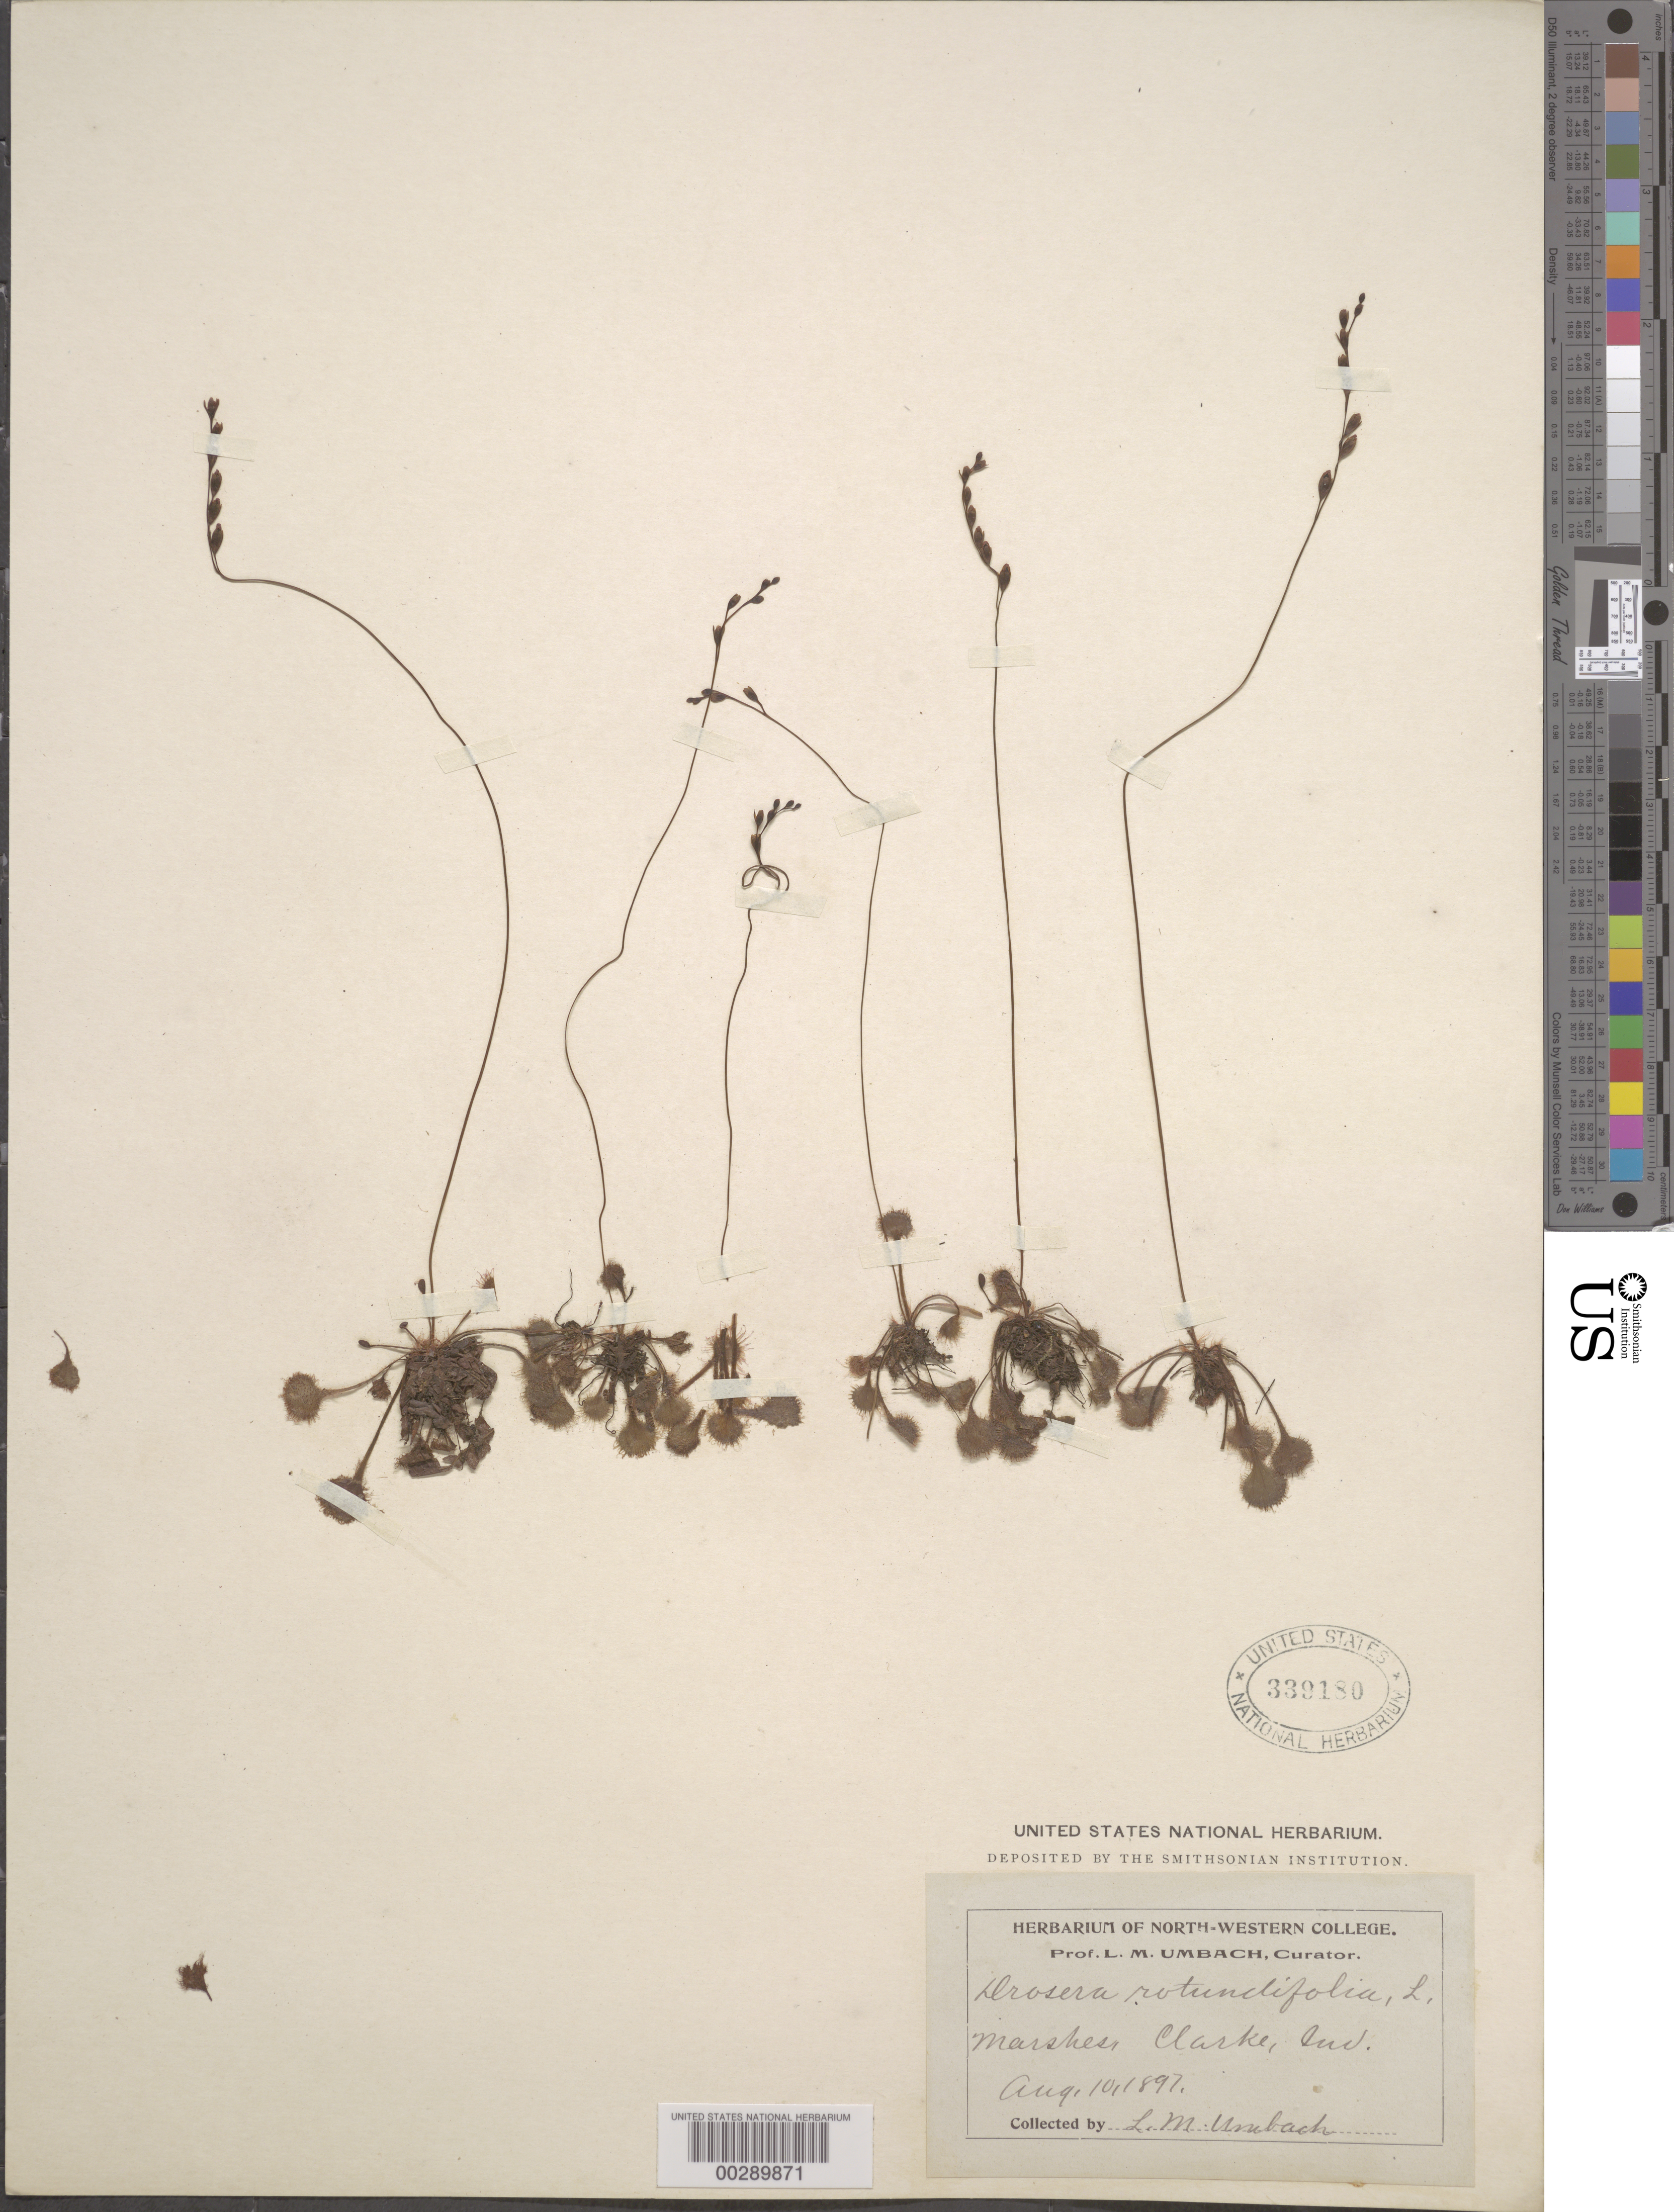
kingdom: Plantae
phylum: Tracheophyta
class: Magnoliopsida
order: Caryophyllales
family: Droseraceae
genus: Drosera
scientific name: Drosera rotundifolia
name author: L.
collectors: L. M. Umbach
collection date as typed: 10 Aug 1897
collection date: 1897-08-10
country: United States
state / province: Indiana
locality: Clarke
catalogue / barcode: US 339180